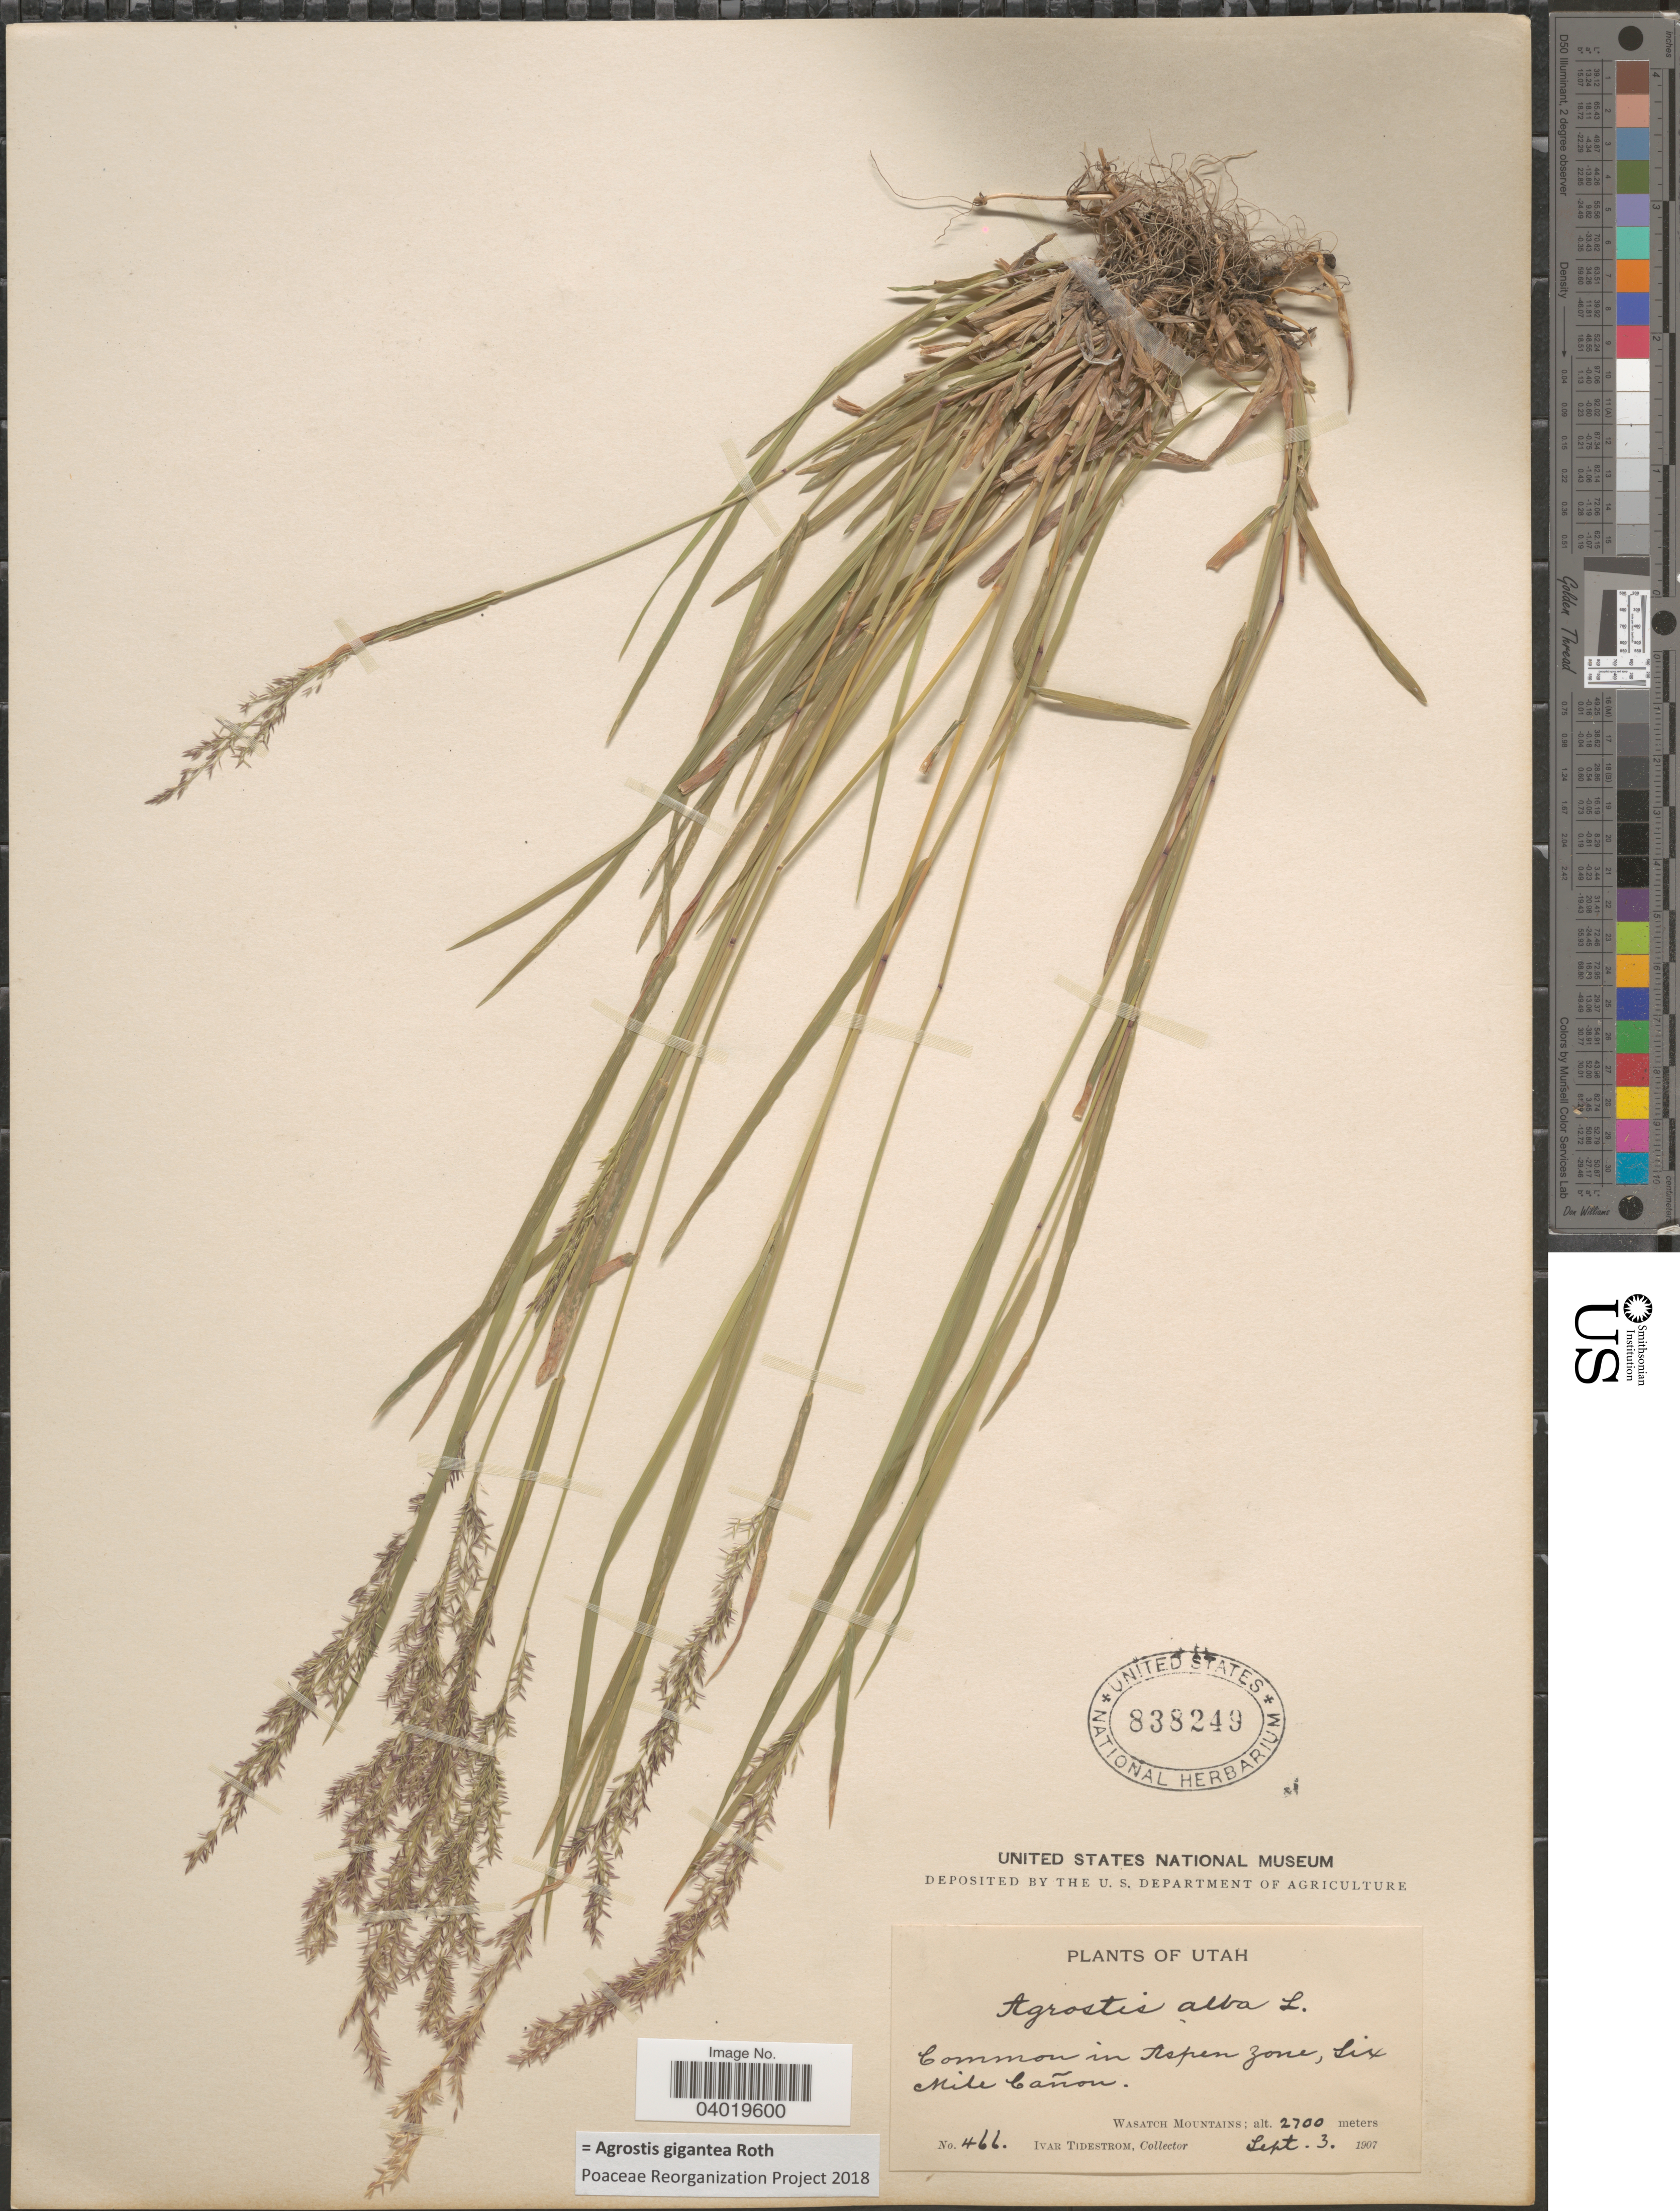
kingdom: Plantae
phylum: Tracheophyta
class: Liliopsida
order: Poales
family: Poaceae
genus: Agrostis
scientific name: Agrostis gigantea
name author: Roth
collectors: I. F. Tidestrom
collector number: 466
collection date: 1907-09-03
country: United States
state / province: Utah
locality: In Aspen Zone, Six Mile Cañon. Wasatch Mountains.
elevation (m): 2700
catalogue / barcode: US 838249